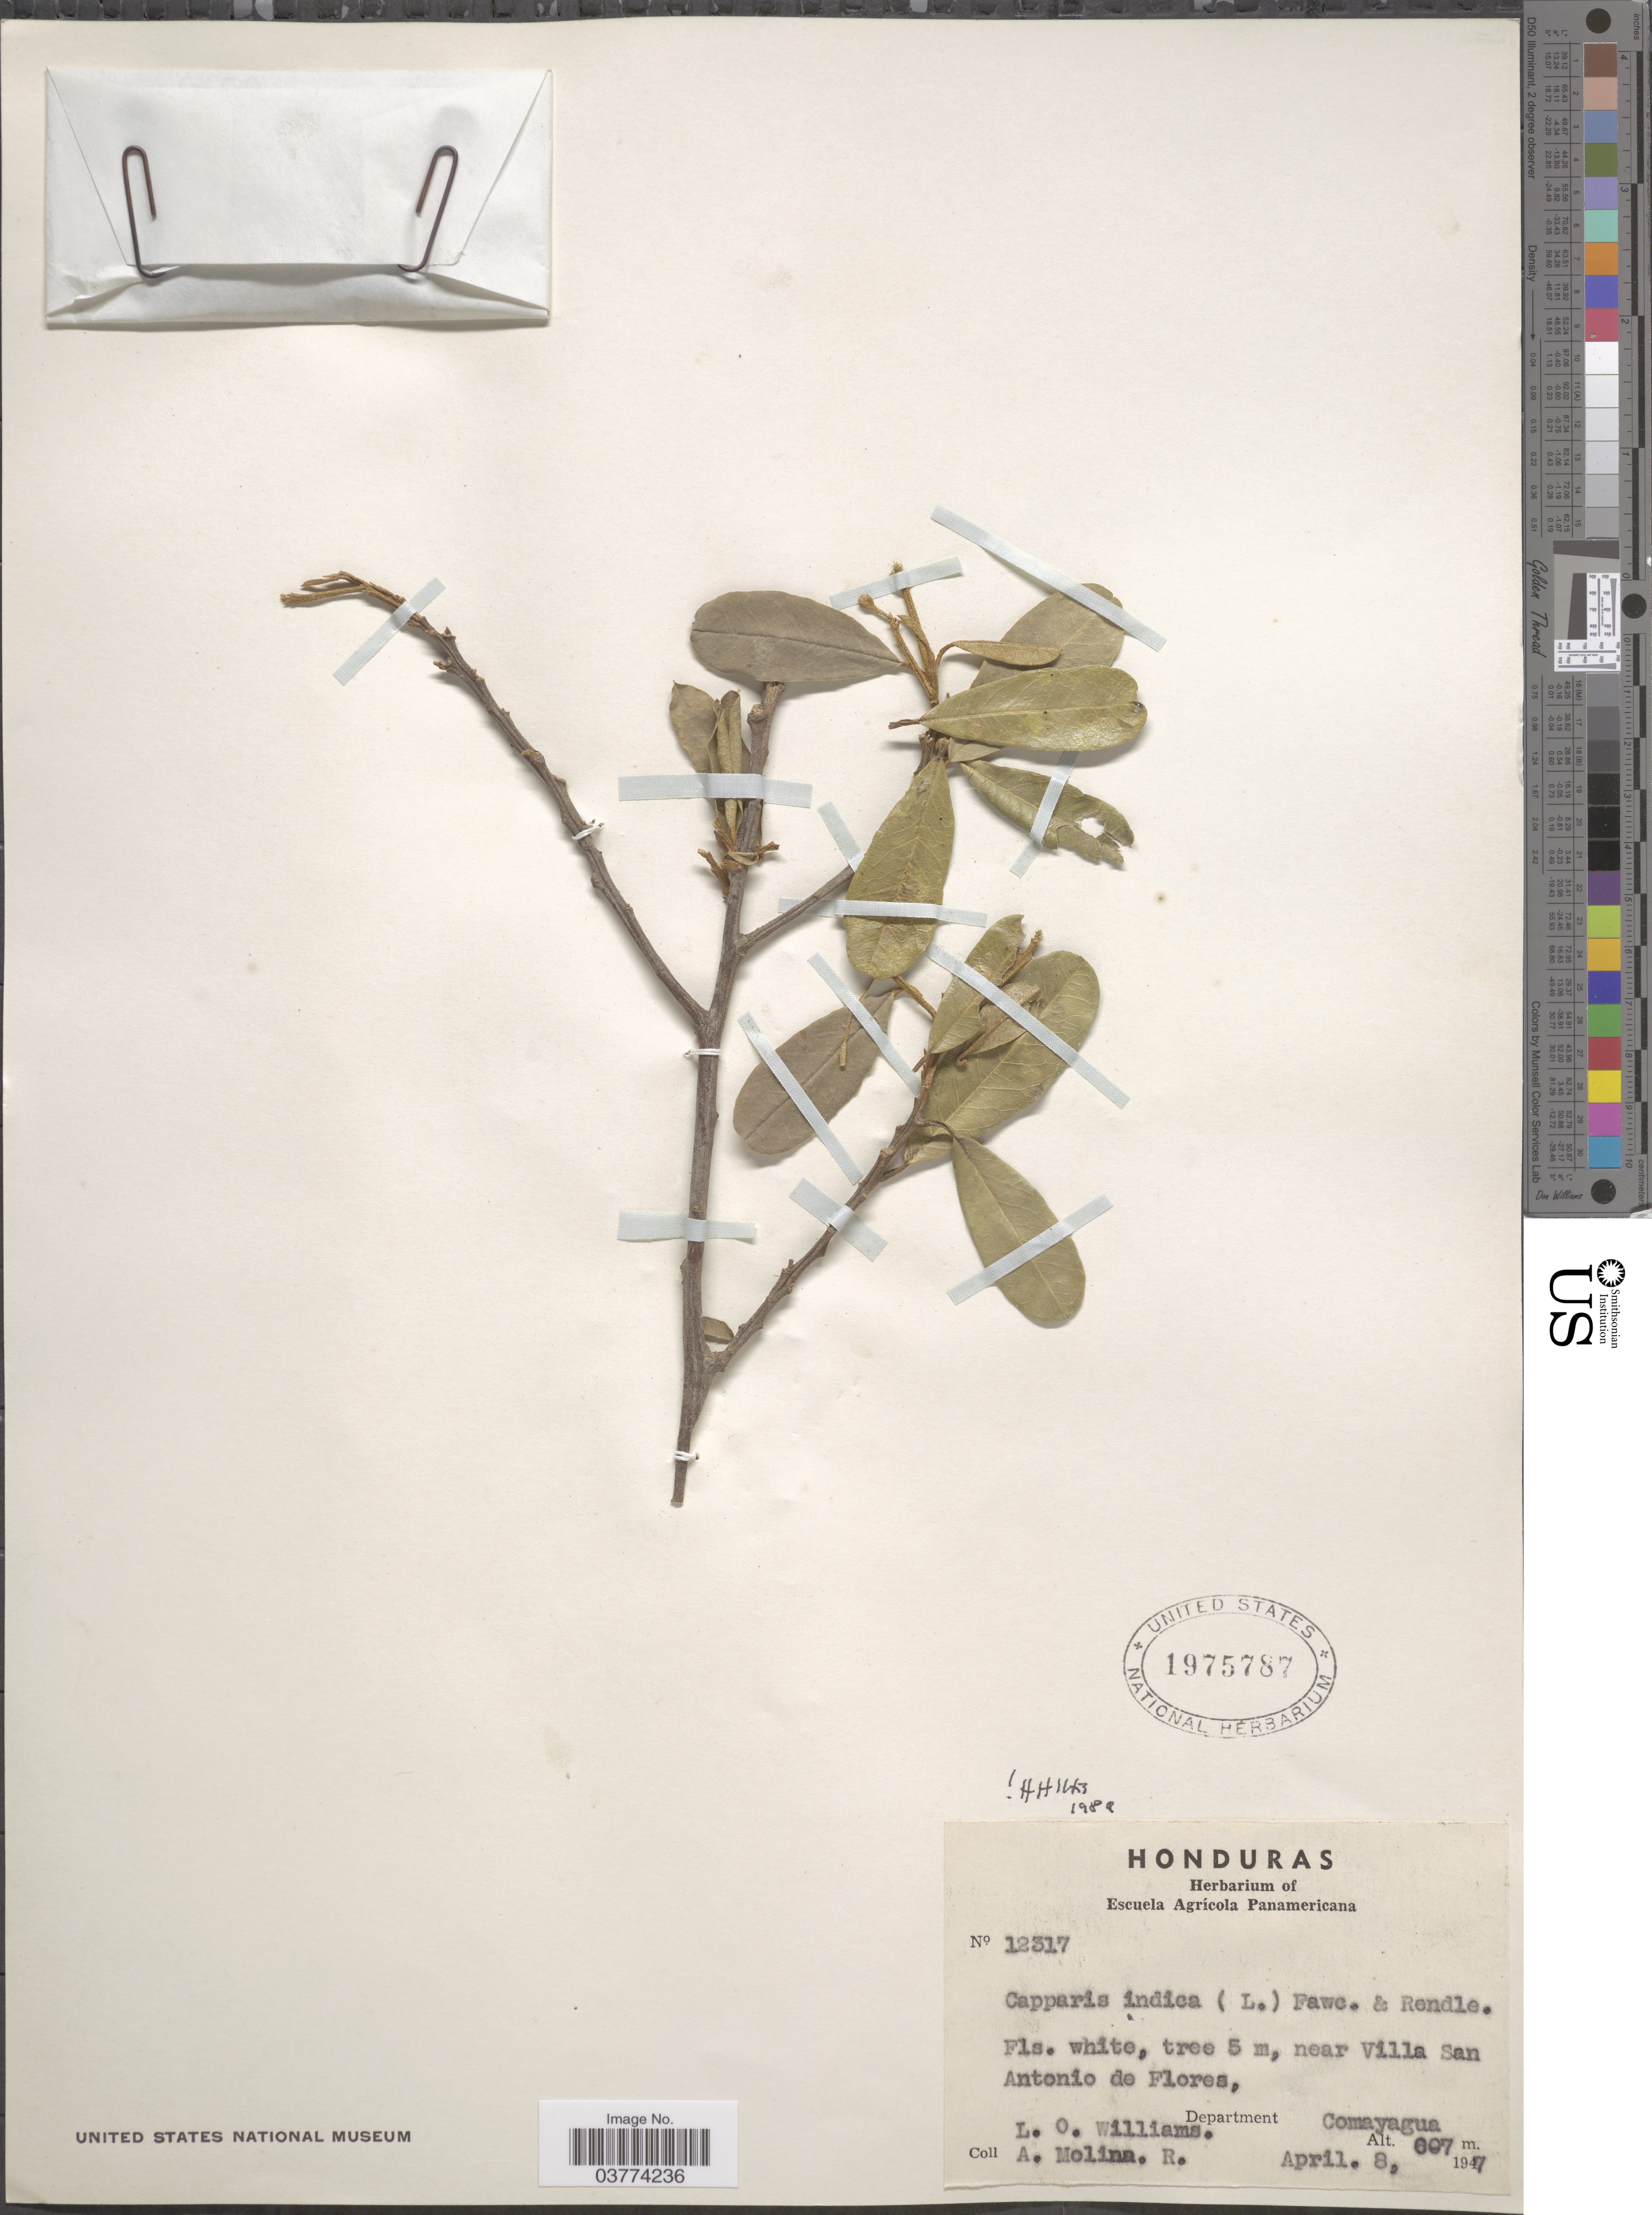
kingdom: Plantae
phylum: Tracheophyta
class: Magnoliopsida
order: Brassicales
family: Capparaceae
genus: Quadrella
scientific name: Quadrella indica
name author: (L.) Iltis & Cornejo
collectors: L. O. Williams & A. Molina R.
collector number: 12317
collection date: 1947-04-08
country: Honduras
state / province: Comayagua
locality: Near Villa San Antonio de Flores, Department Comayagua.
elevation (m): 607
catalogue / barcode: US 1975787